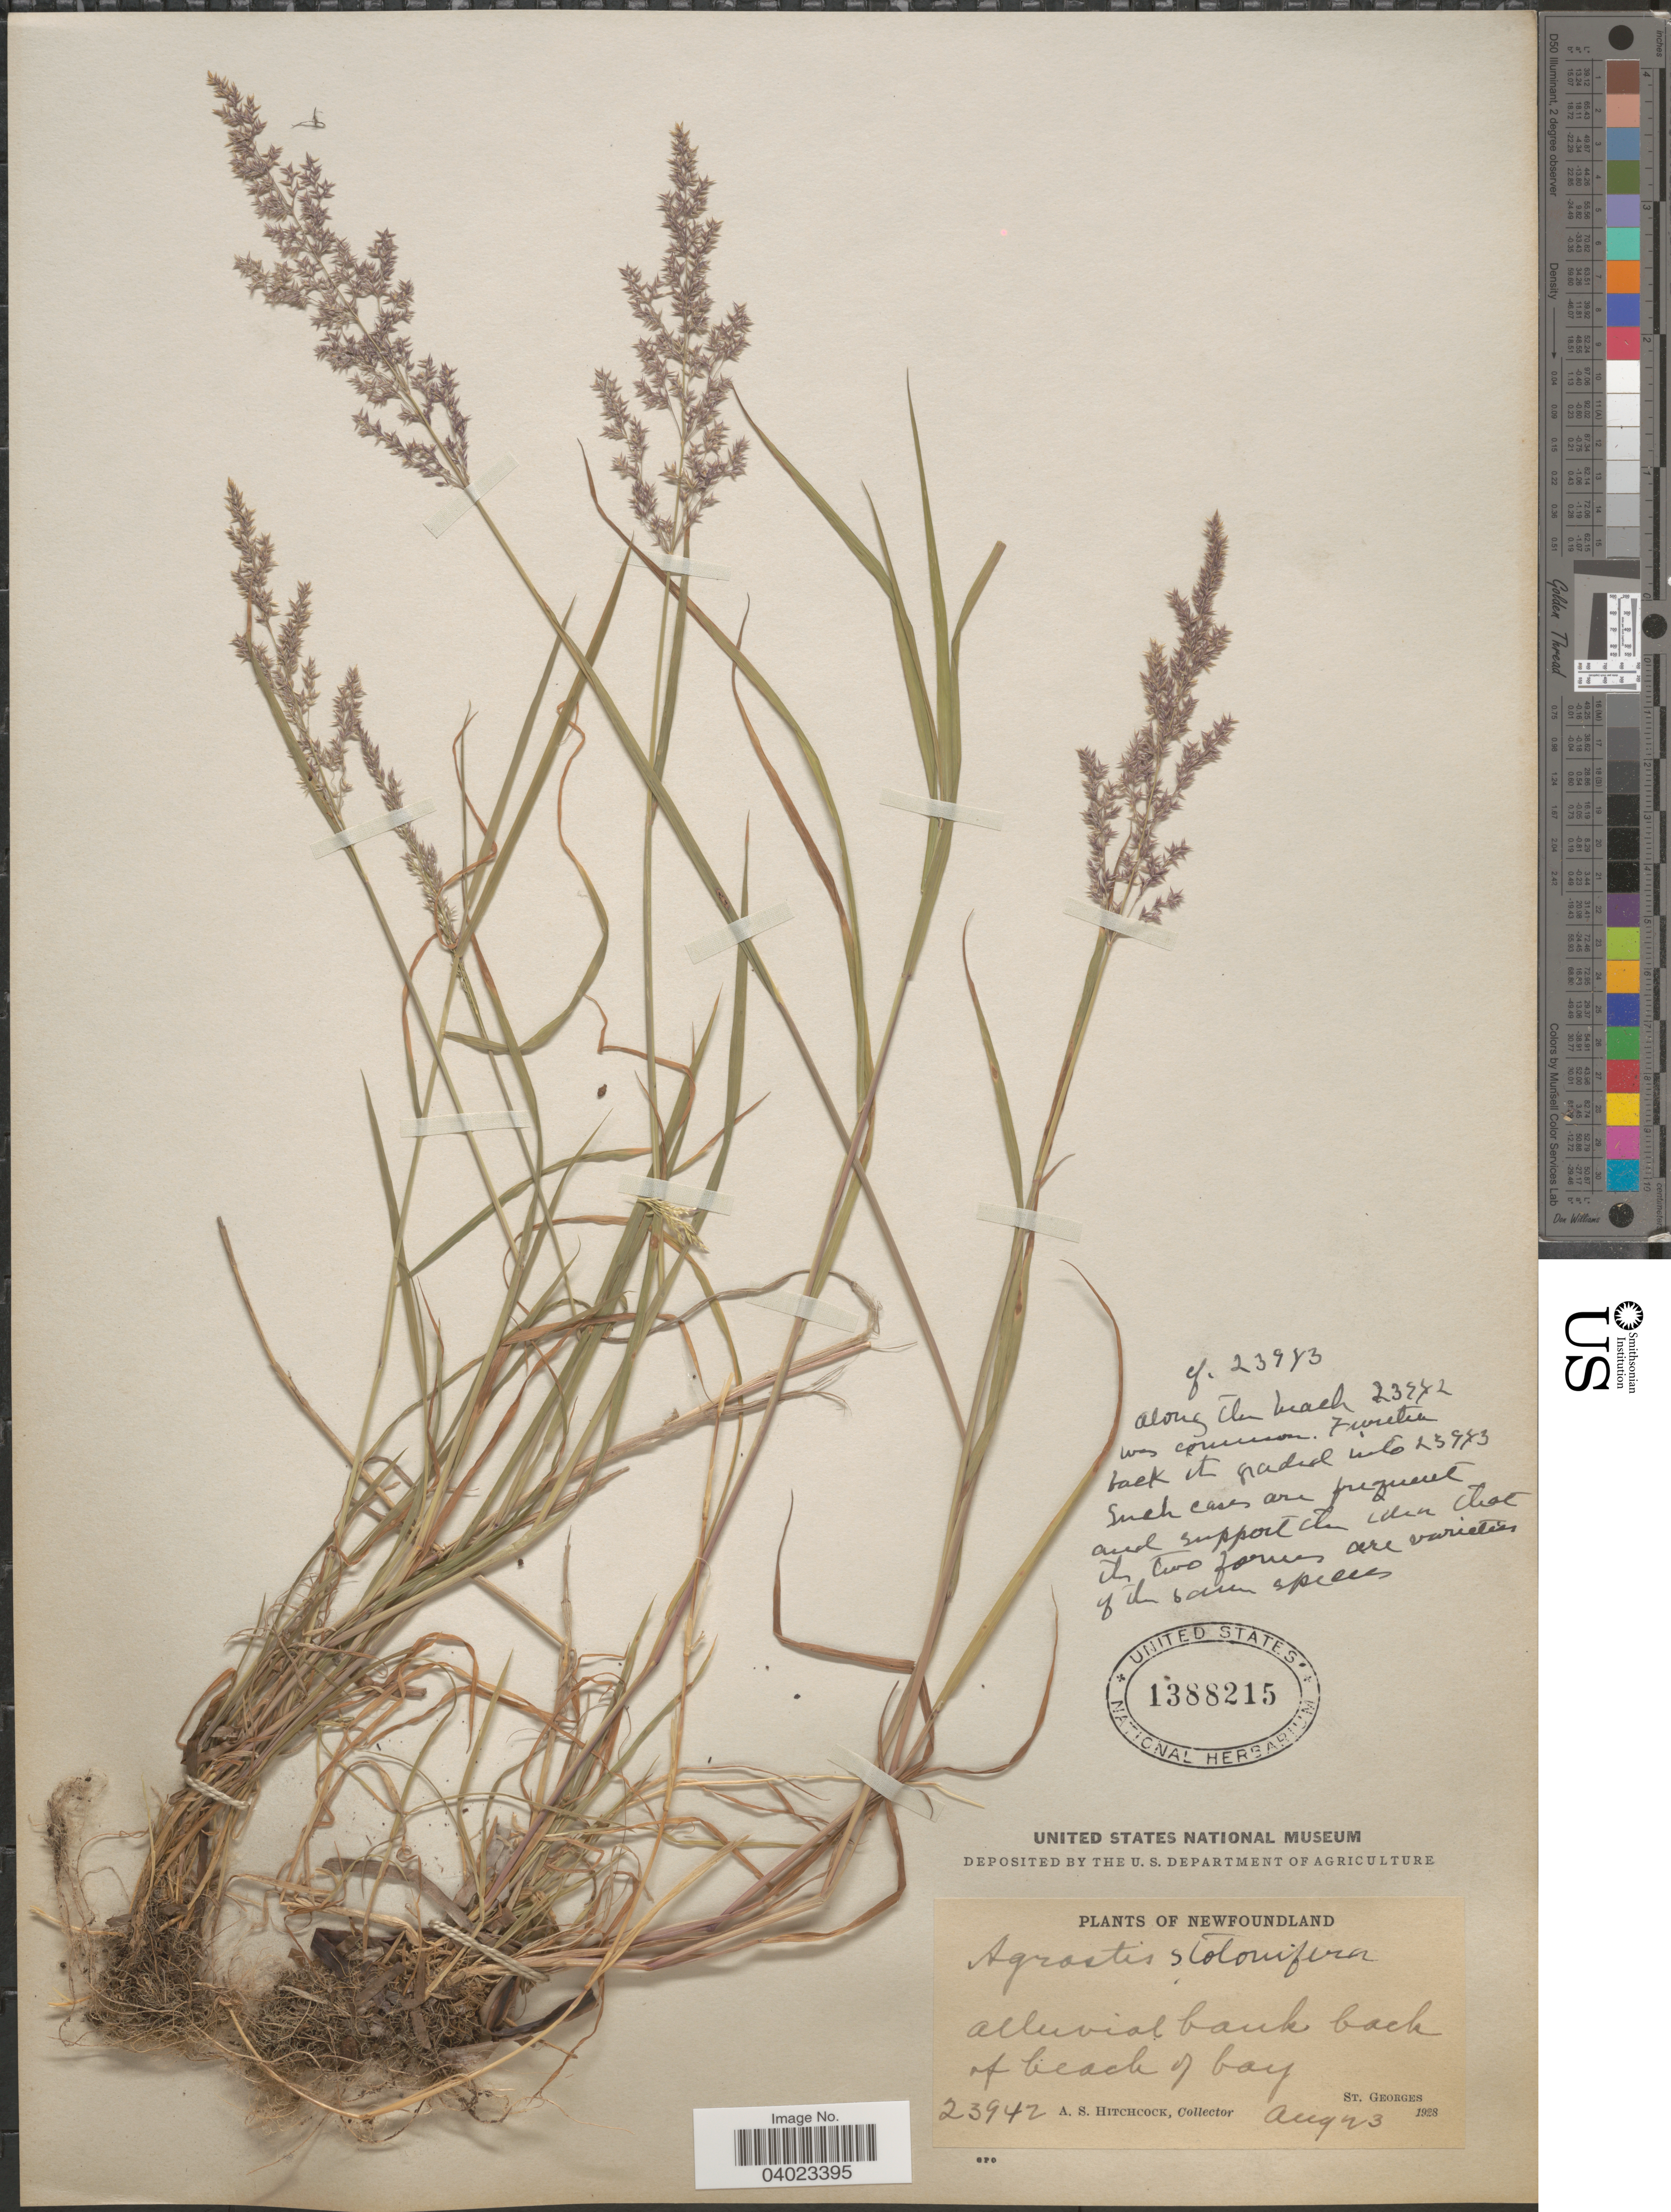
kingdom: Plantae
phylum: Tracheophyta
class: Liliopsida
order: Poales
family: Poaceae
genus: Agrostis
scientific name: Agrostis stolonifera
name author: L.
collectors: A. S. Hitchcock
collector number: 23942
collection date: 1928-08-23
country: Canada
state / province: Newfoundland and Labrador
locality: Back of beach of bay. St. Georges.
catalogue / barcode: US 1388215